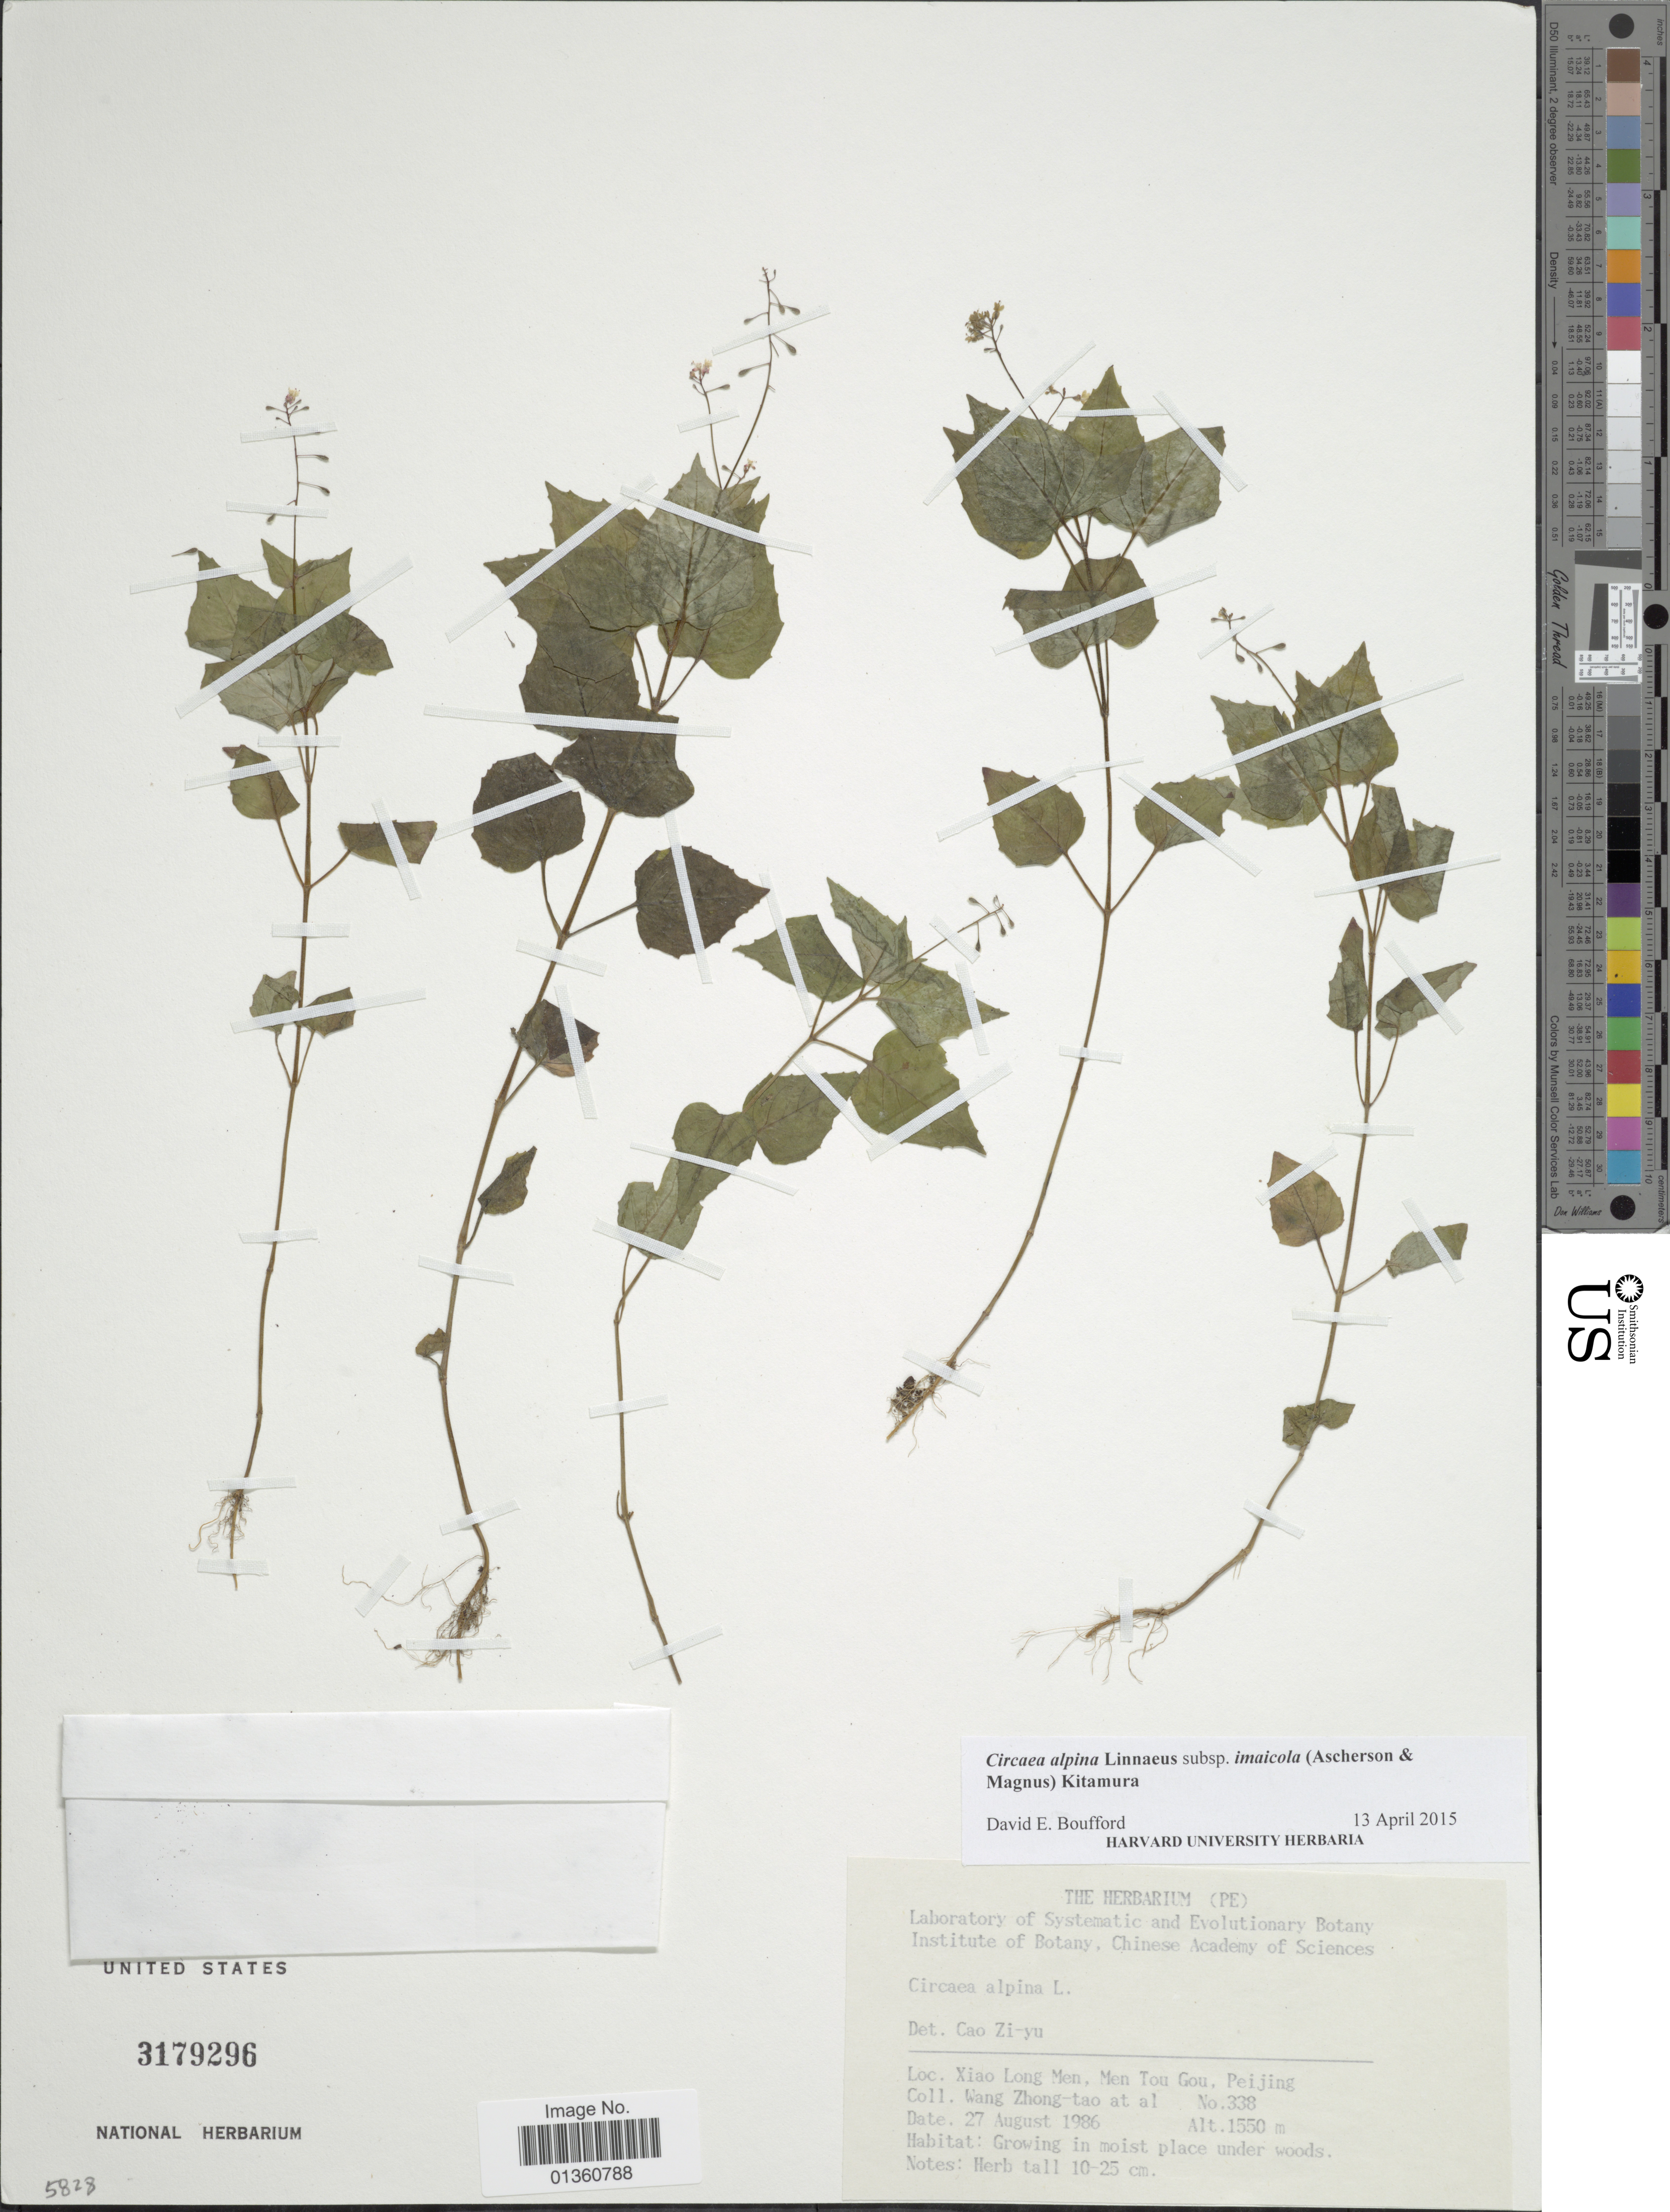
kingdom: Plantae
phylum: Tracheophyta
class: Magnoliopsida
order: Myrtales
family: Onagraceae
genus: Circaea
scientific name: Circaea alpina subsp. imaicola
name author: (Asch. & Magnus) Kitam.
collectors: W. Zhong-Tao & et al.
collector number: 338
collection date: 1986-08-27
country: China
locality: Xiao Long Men, Men Tou Gou, Peijing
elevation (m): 1550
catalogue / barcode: US 3179296